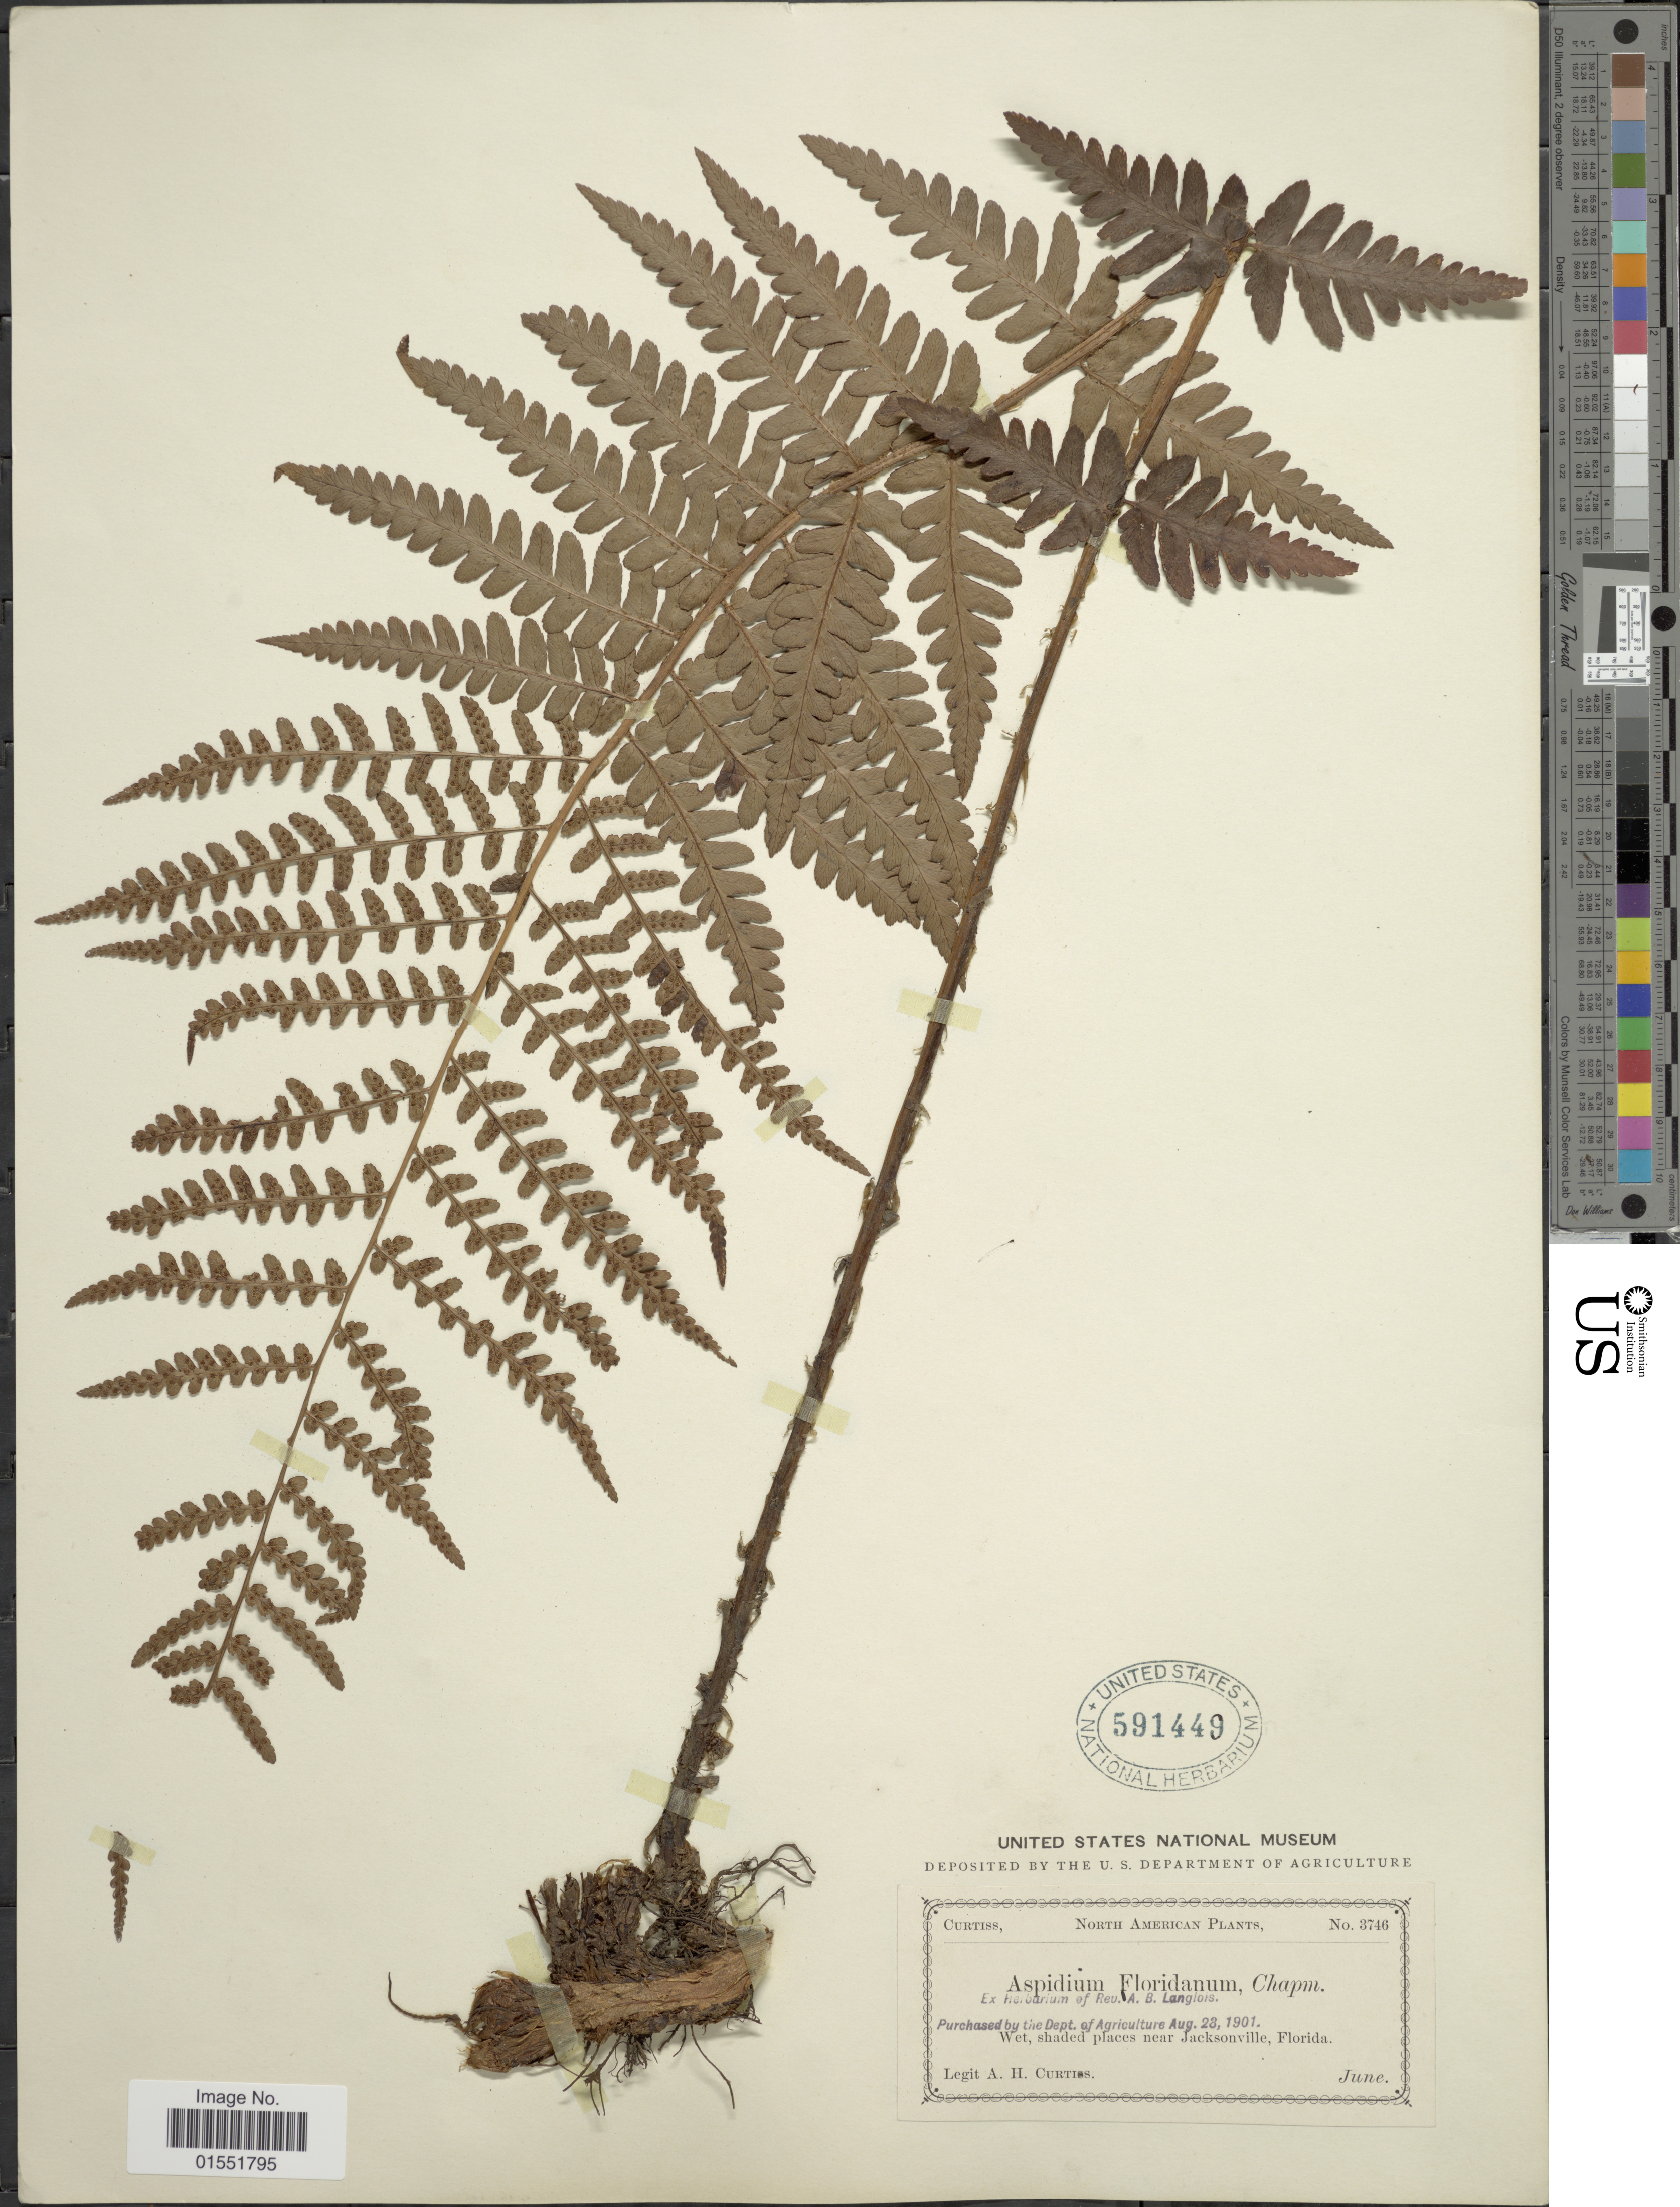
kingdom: Plantae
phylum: Tracheophyta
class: Polypodiopsida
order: Polypodiales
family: Dryopteridaceae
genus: Dryopteris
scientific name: Dryopteris ludoviciana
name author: (Kunze) Small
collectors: A. H. Curtiss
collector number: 3746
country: United States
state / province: Florida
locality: Near Jacksonville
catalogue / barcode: US 591449